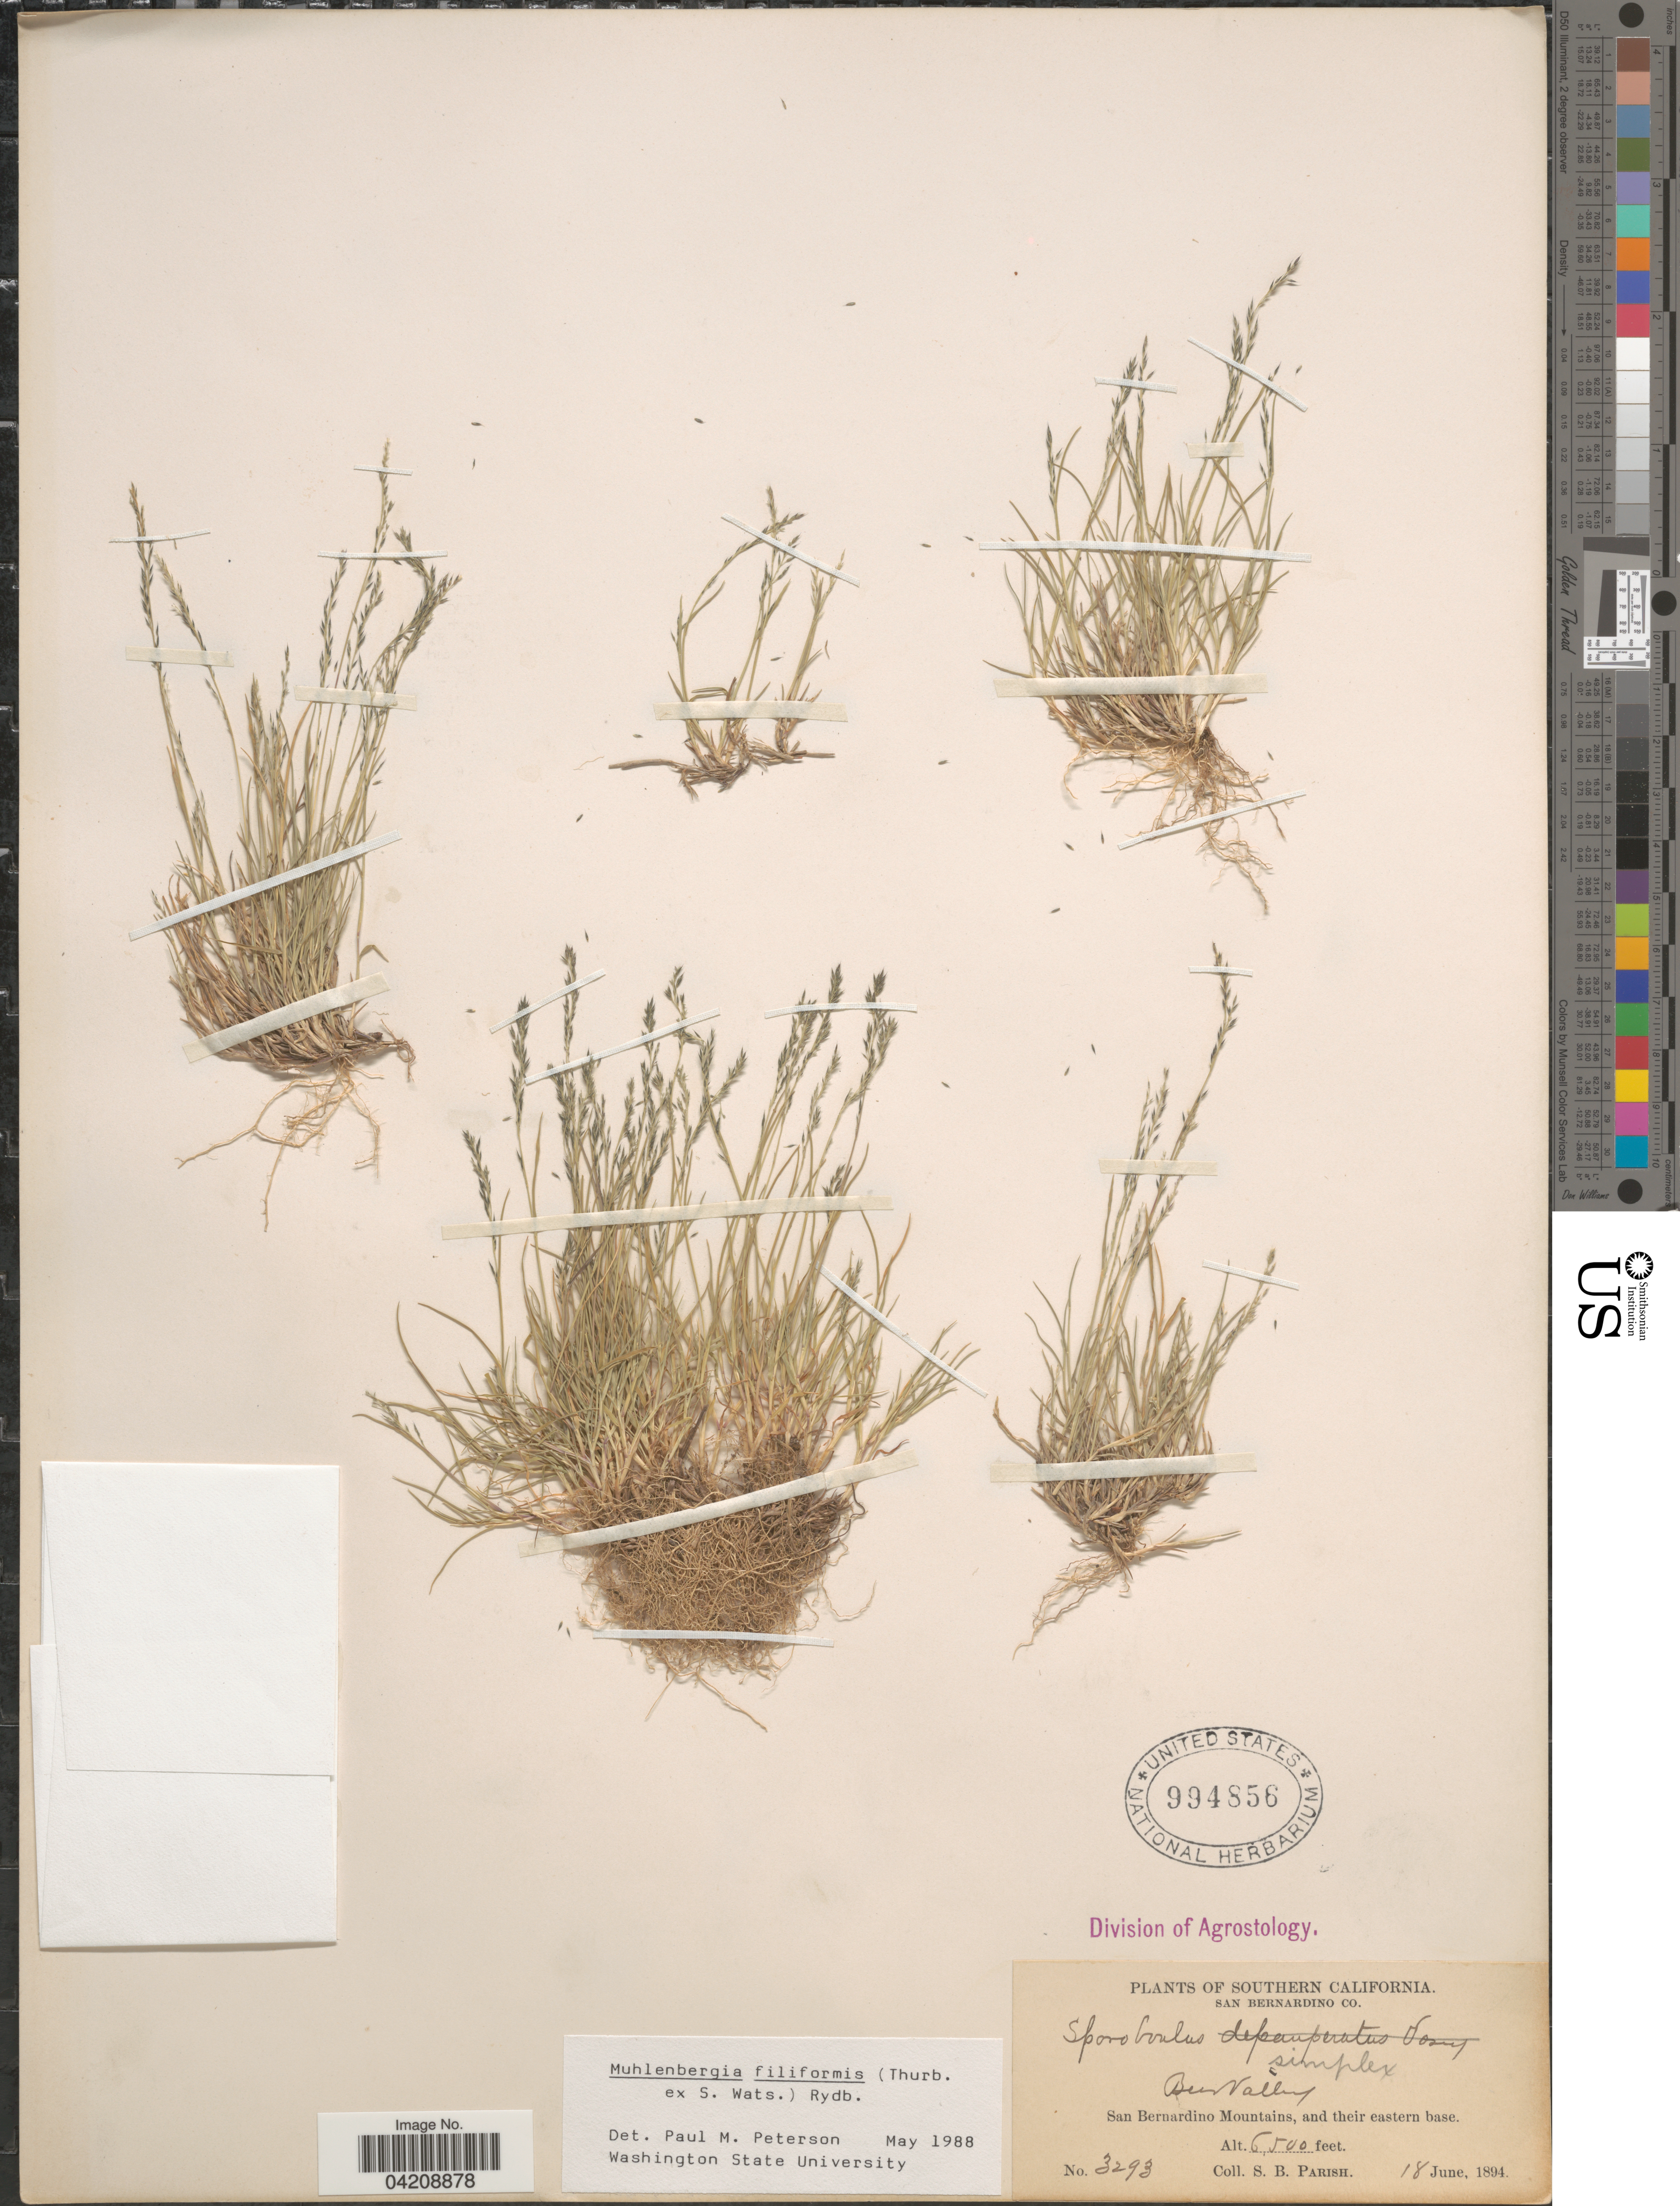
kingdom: Plantae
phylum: Tracheophyta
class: Liliopsida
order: Poales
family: Poaceae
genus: Muhlenbergia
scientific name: Muhlenbergia filiformis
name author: (Thurb. ex S. Watson) Rydb.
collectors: S. B. Parish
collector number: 3293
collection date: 1894-06-18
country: United States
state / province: California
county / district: San Bernardino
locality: Southern California. San Bernardino Co. Beer Valley. San Bernardino Mountains, and their eastern base.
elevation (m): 1981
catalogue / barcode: US 994856